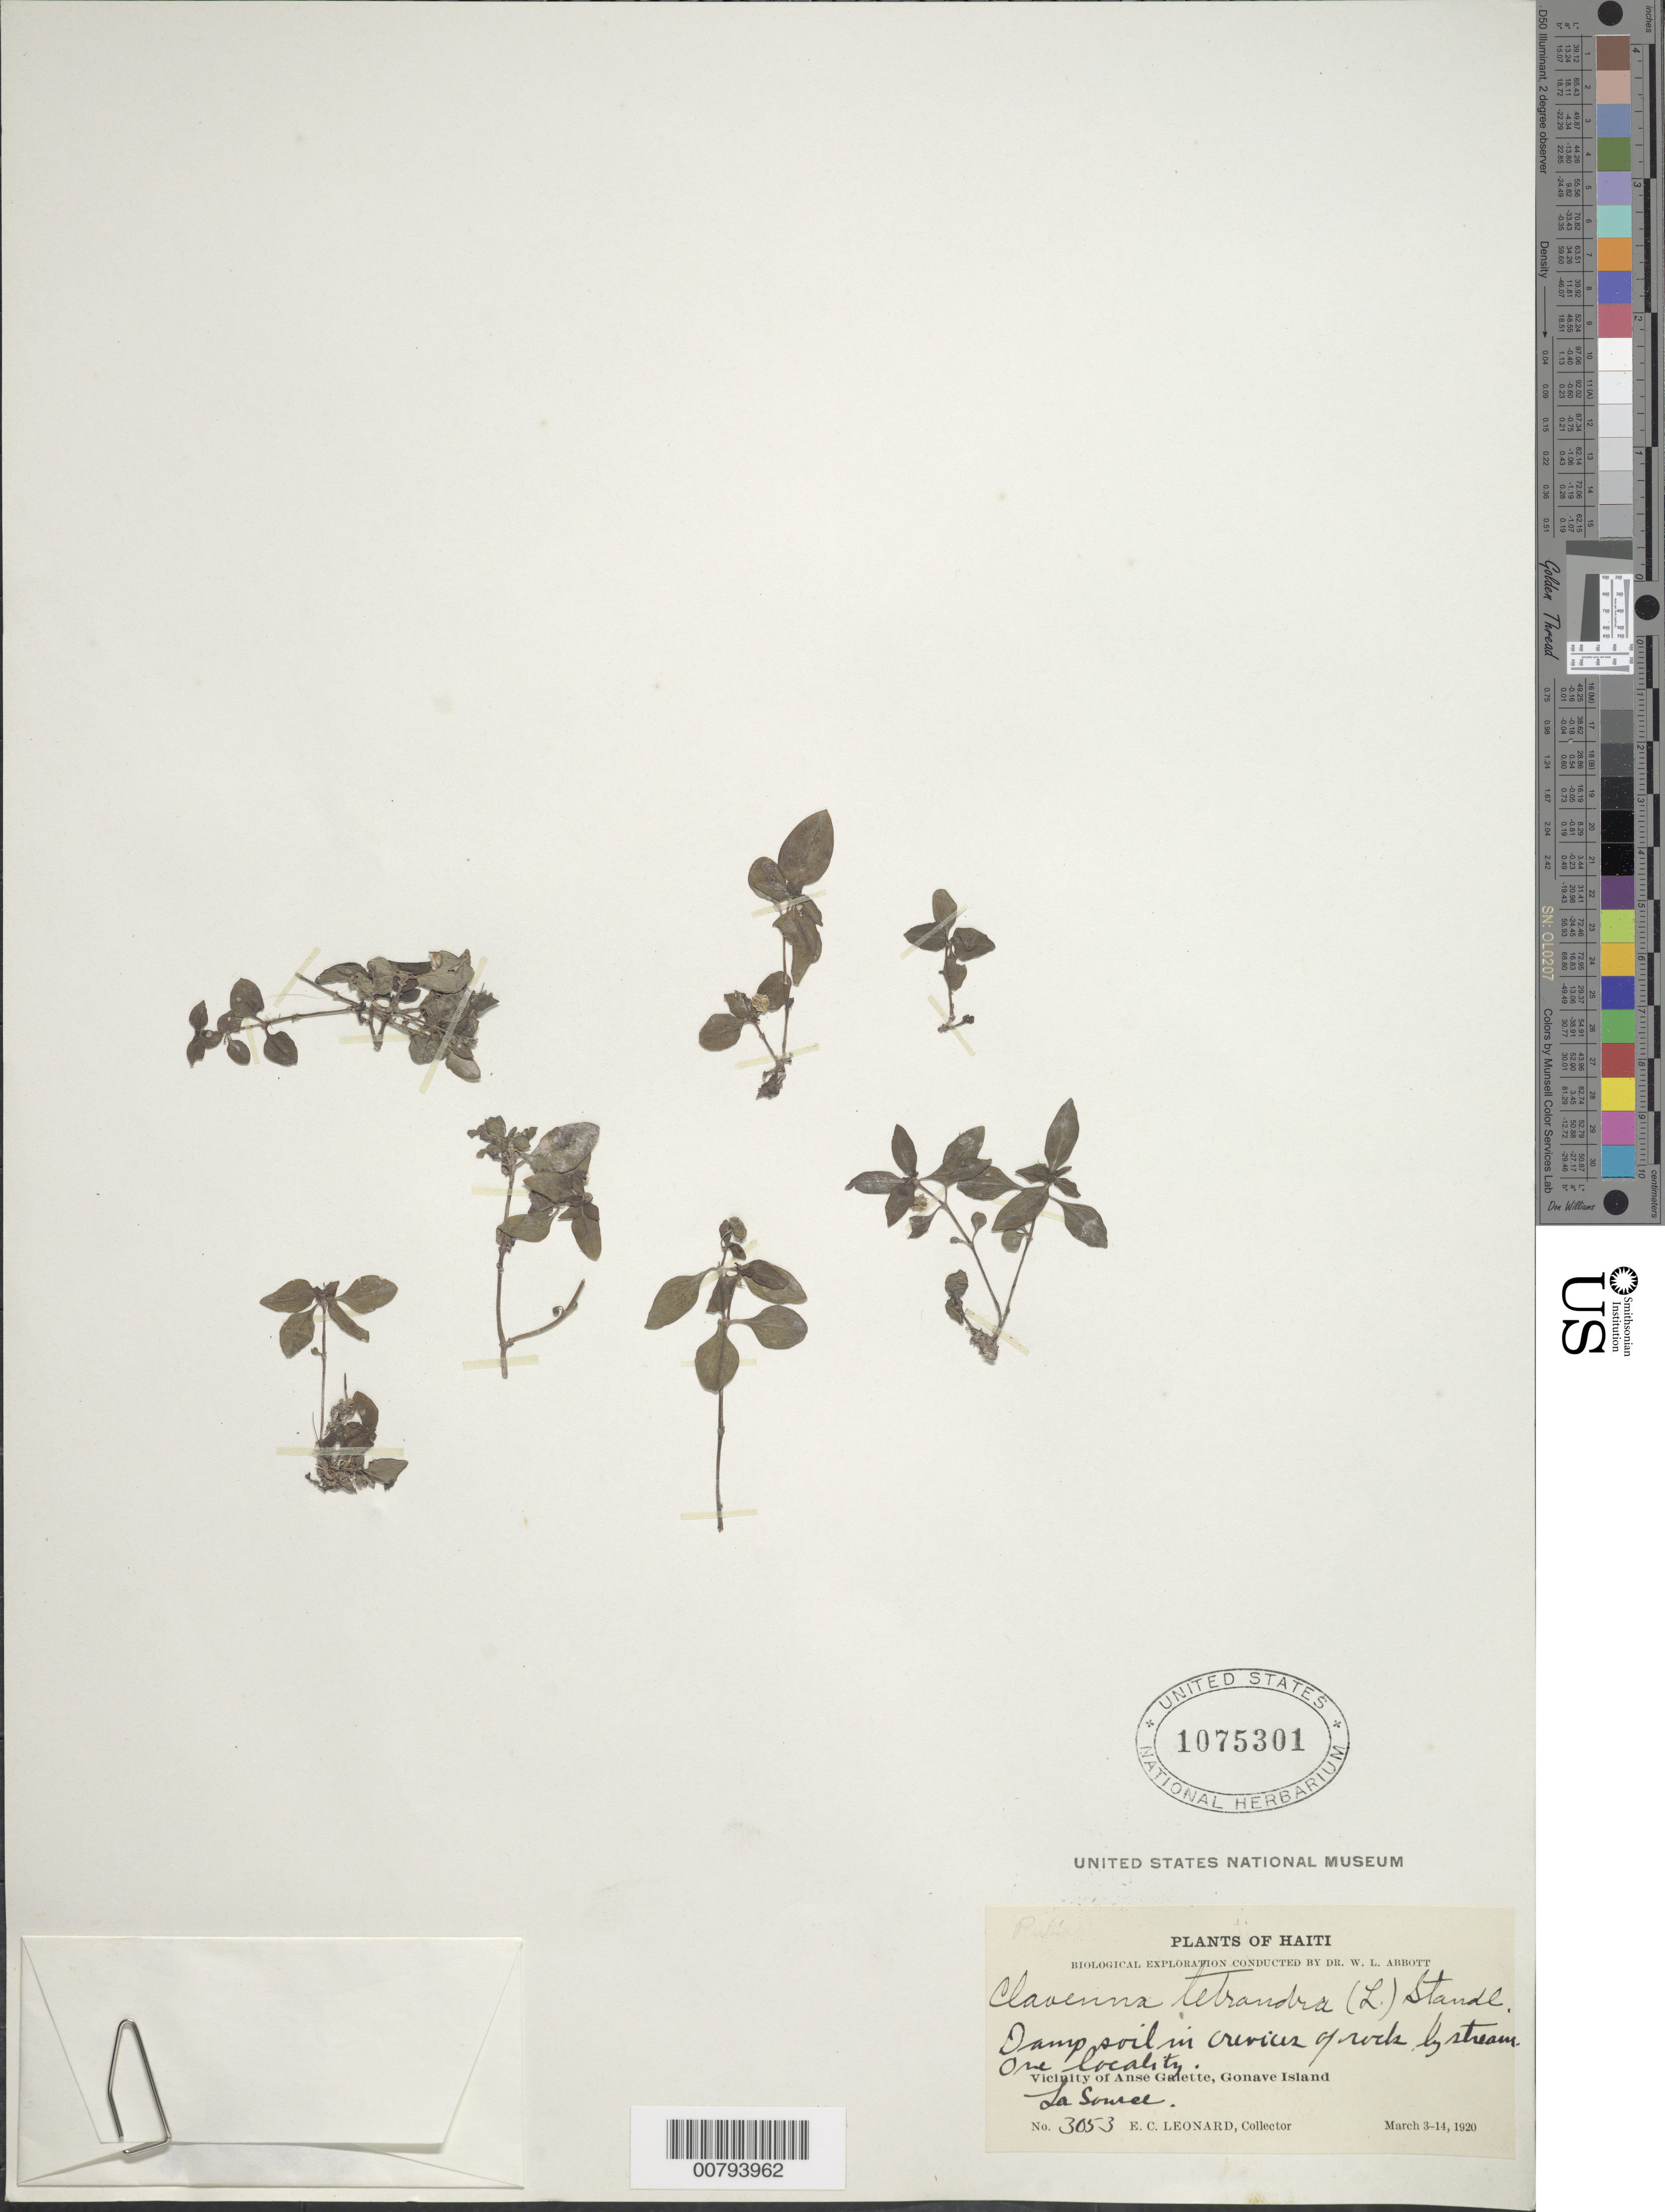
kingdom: Plantae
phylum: Tracheophyta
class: Magnoliopsida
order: Gentianales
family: Rubiaceae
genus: Lucya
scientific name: Lucya tetrandra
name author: (L.) K. Schum.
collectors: E. C. Leonard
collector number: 3053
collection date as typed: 03 Mar 1920 to 14 Mar 1920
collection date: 1920-03-03/1920-03-14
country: Haiti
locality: Vicinity of Anse Galette, Gonave Island. La Sousee (sp?).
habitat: Damp soil in crevices of rock, by stream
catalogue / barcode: US 1075301